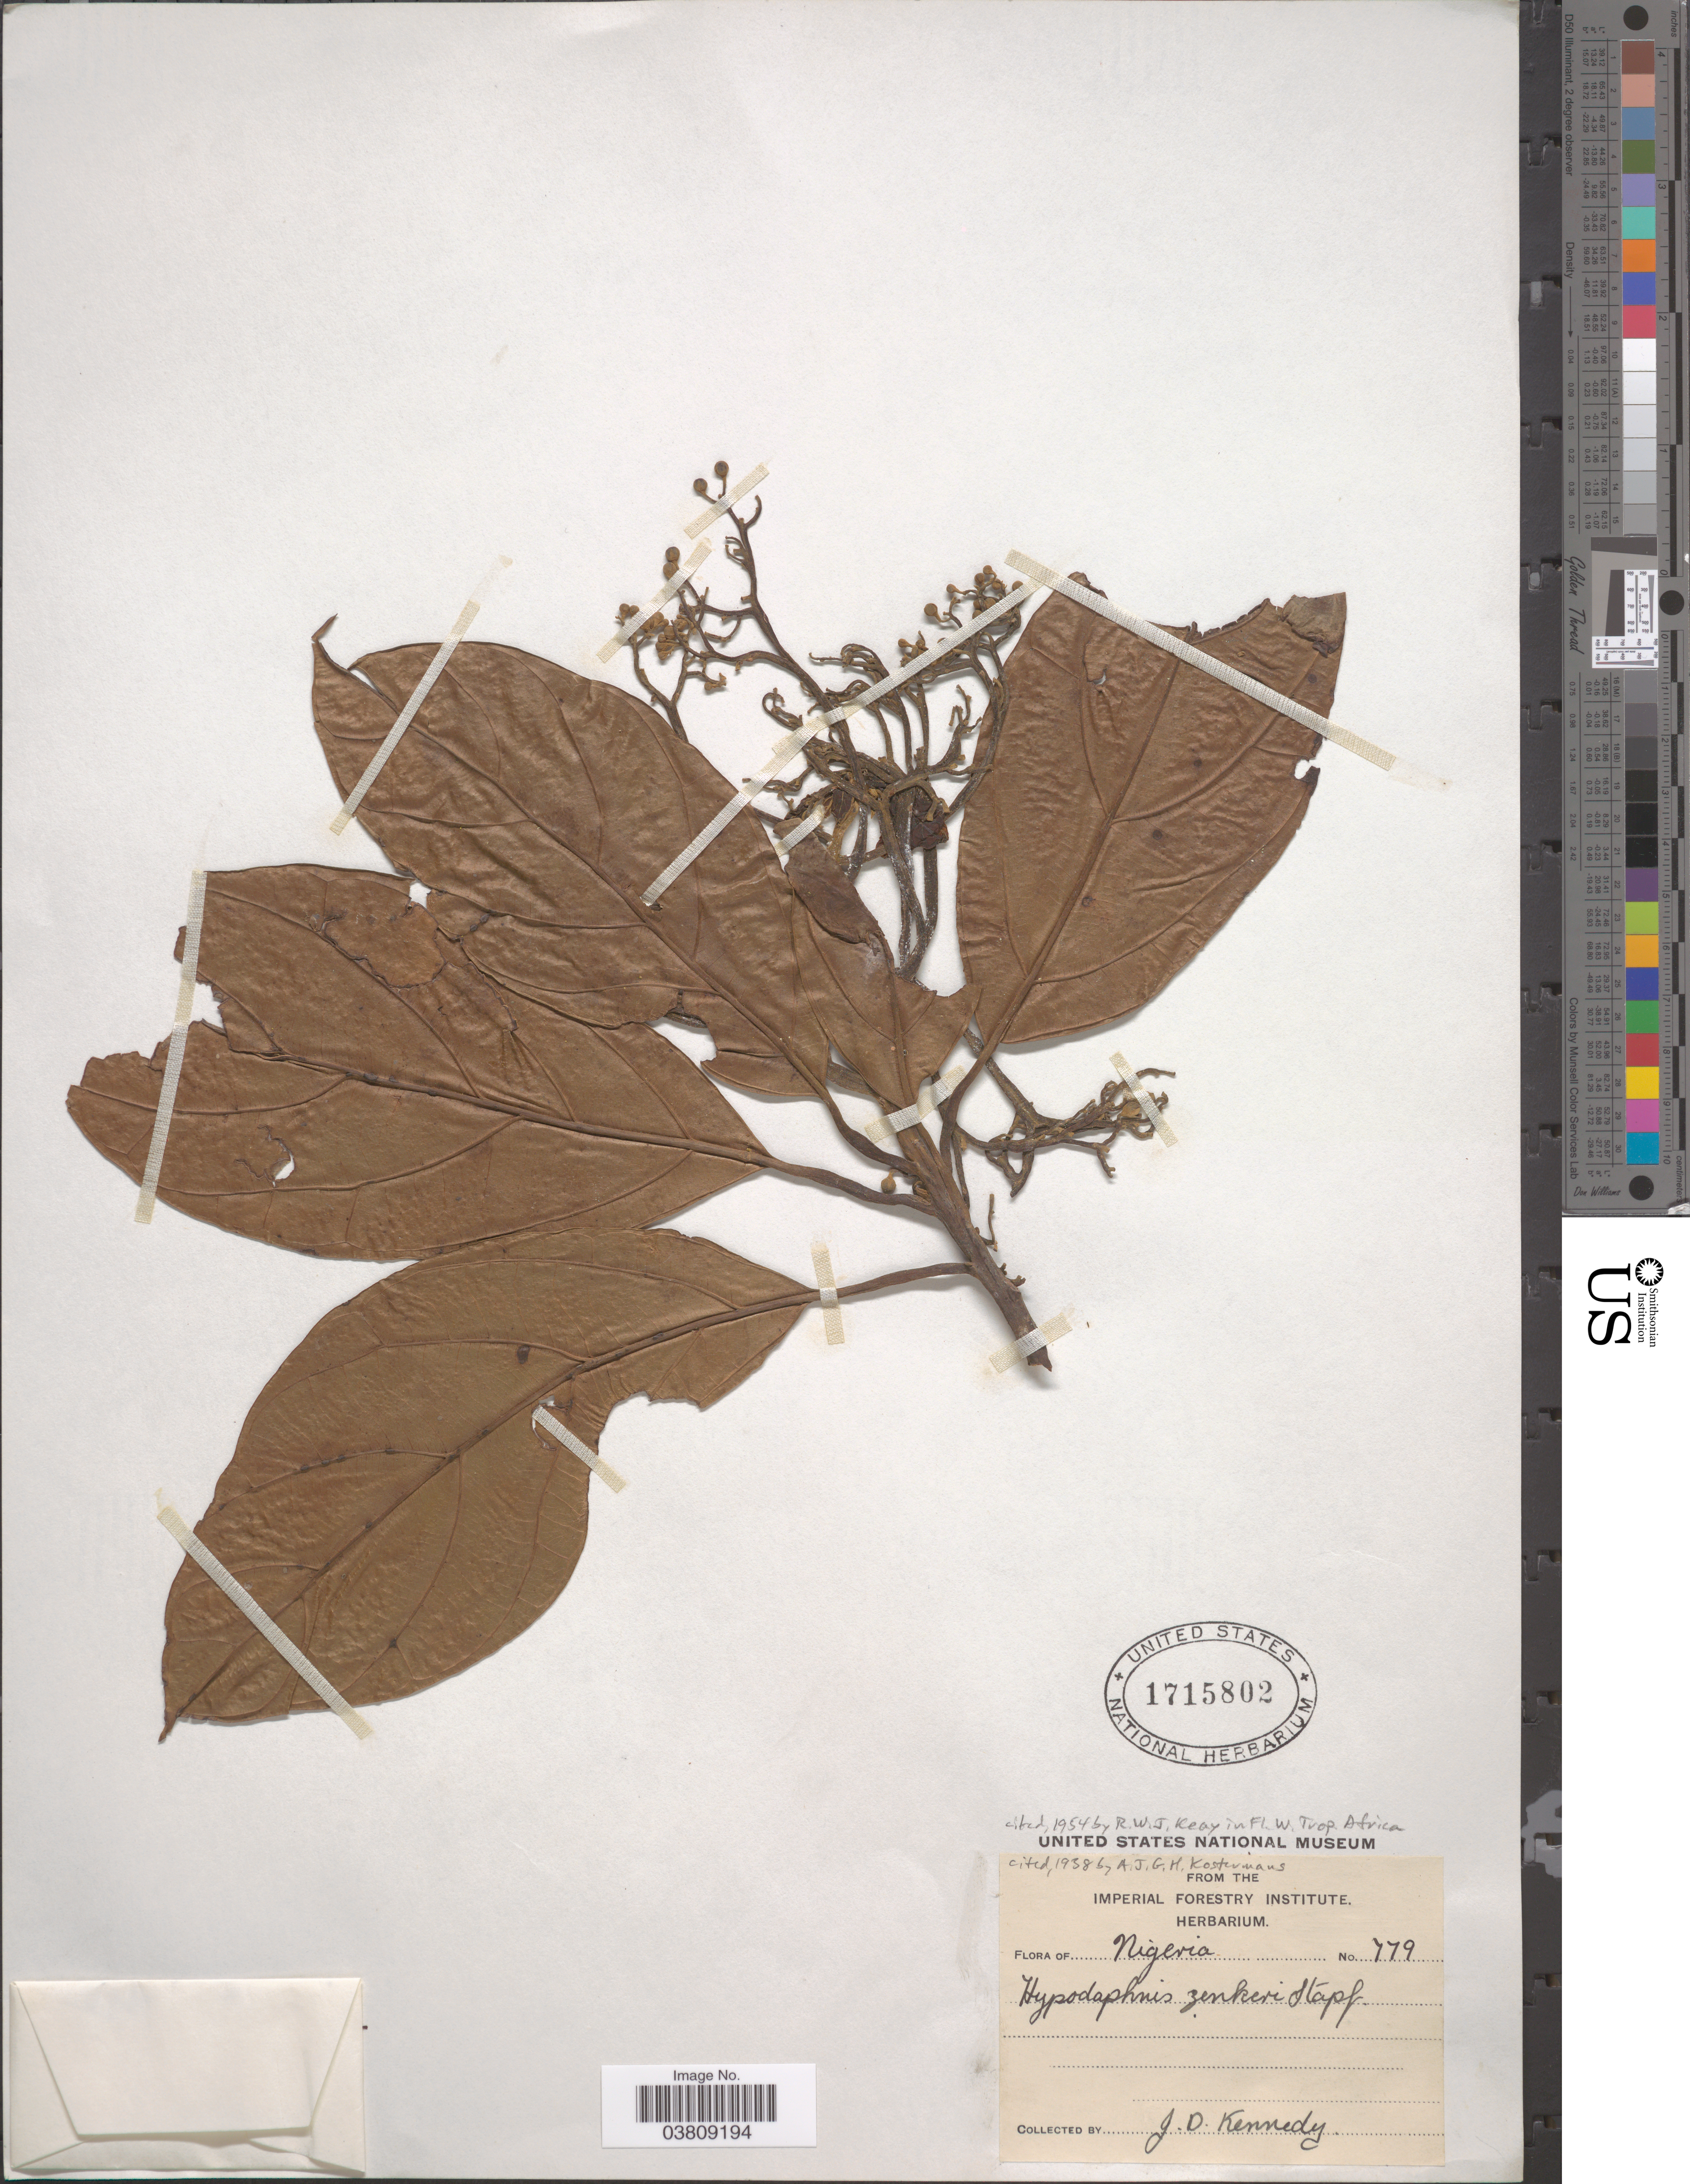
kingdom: Plantae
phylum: Tracheophyta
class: Magnoliopsida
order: Laurales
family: Lauraceae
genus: Hypodaphnis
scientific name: Hypodaphnis zenkeri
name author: Stapf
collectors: J. D. Kennedy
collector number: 779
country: Nigeria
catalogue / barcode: US 1715802